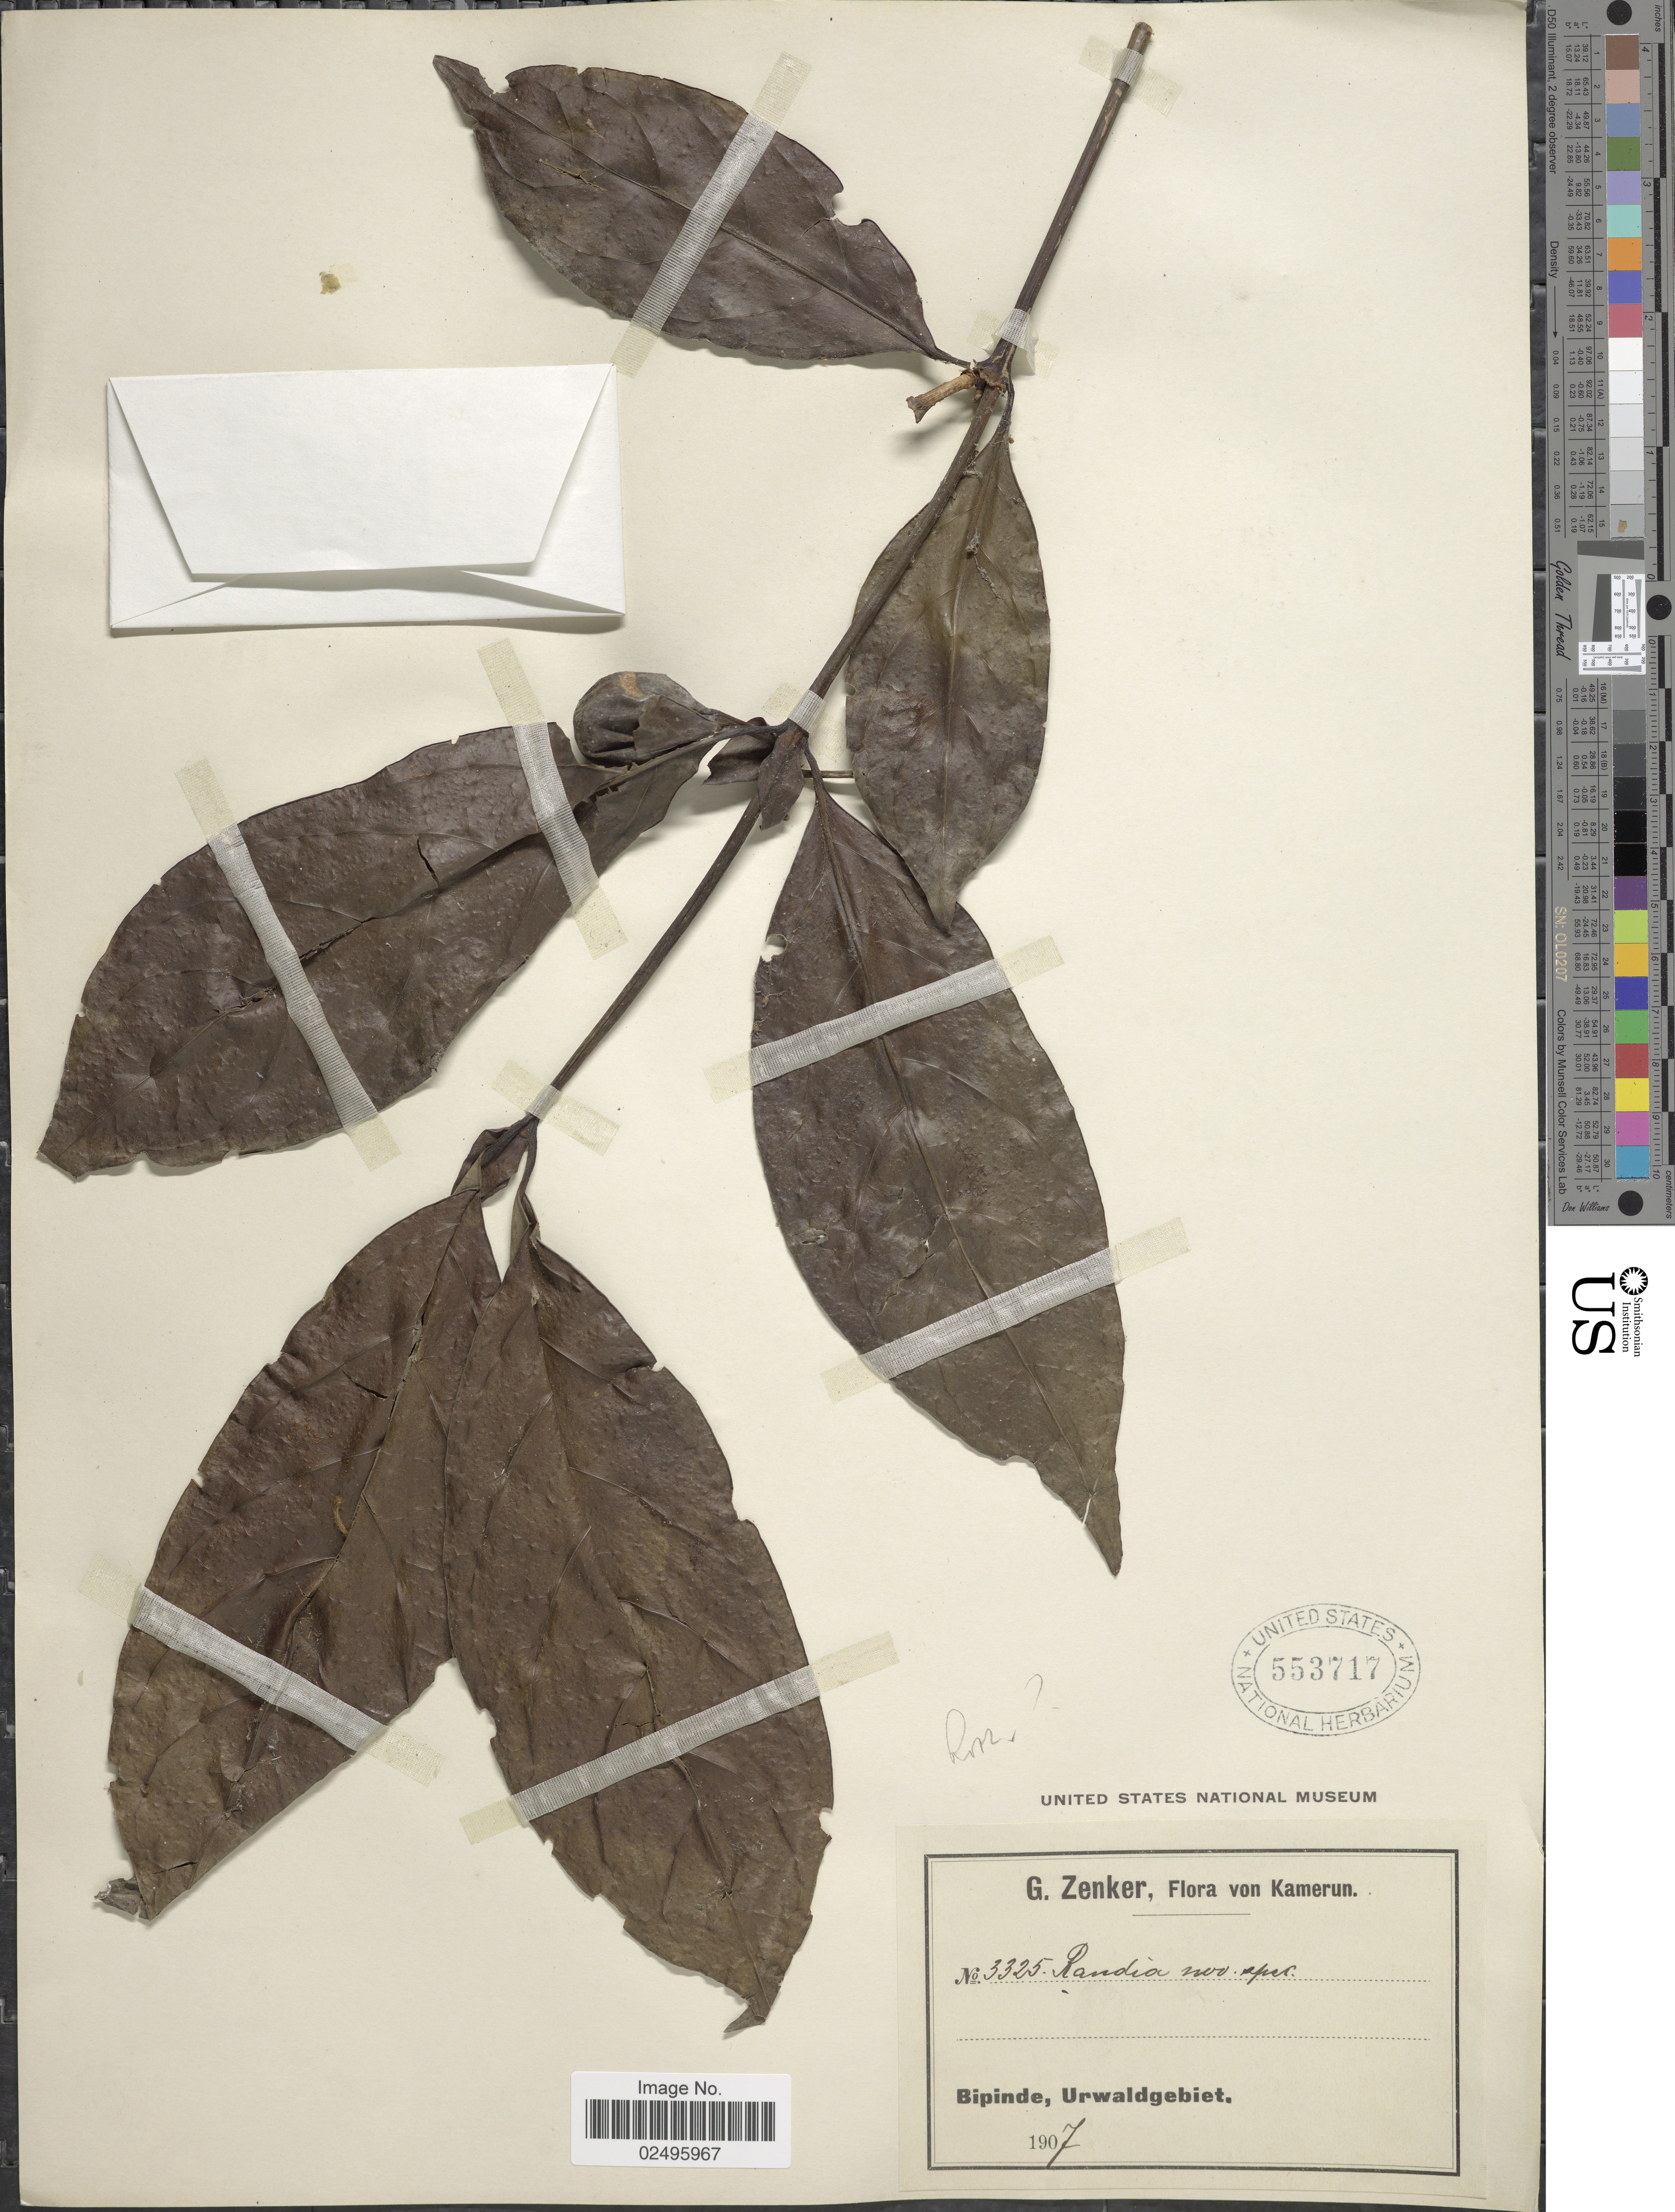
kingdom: Plantae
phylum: Tracheophyta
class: Magnoliopsida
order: Gentianales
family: Rubiaceae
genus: Rothmannia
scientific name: Rothmannia sp.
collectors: G. A. Zenker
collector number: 3325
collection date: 1907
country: Cameroon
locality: Kamerun. Bipinde, Urwaldgebiet.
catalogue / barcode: US 553717